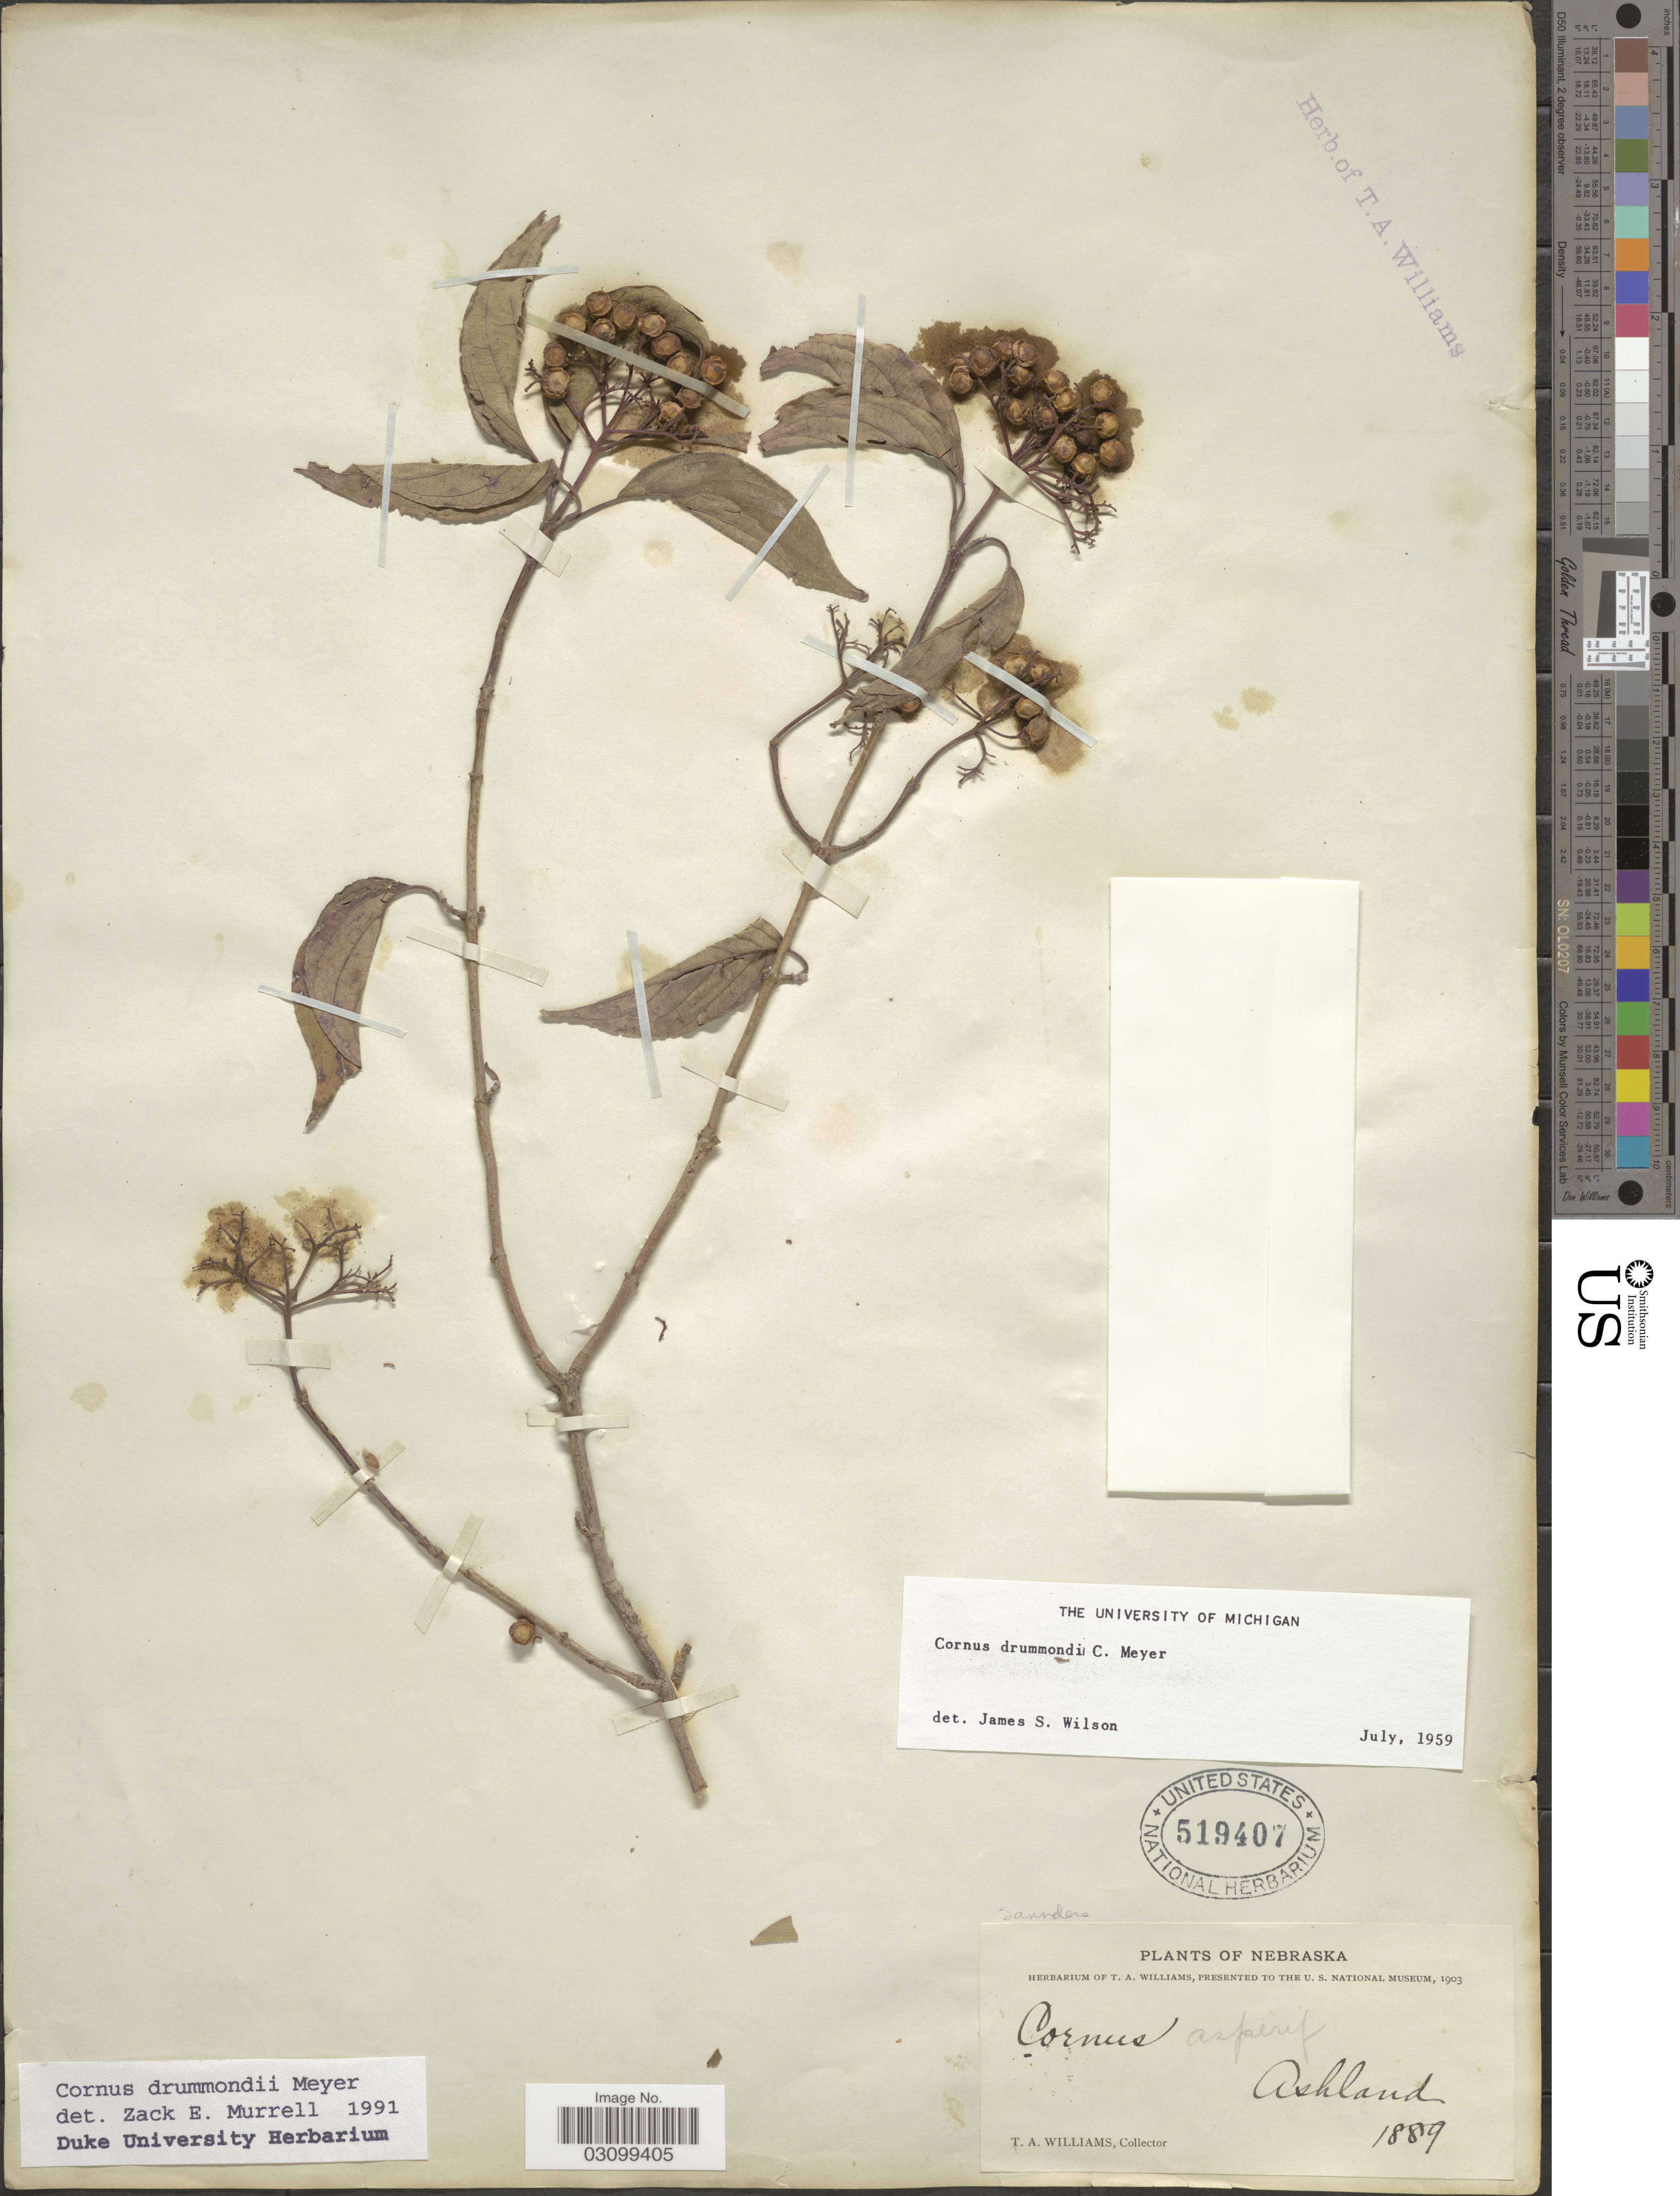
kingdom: Plantae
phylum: Tracheophyta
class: Magnoliopsida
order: Cornales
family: Cornaceae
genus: Cornus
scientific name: Cornus drummondii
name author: C.A. Mey.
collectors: T. Williams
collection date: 1889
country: United States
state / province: Nebraska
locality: Ashland. Sannders.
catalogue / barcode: US 519407